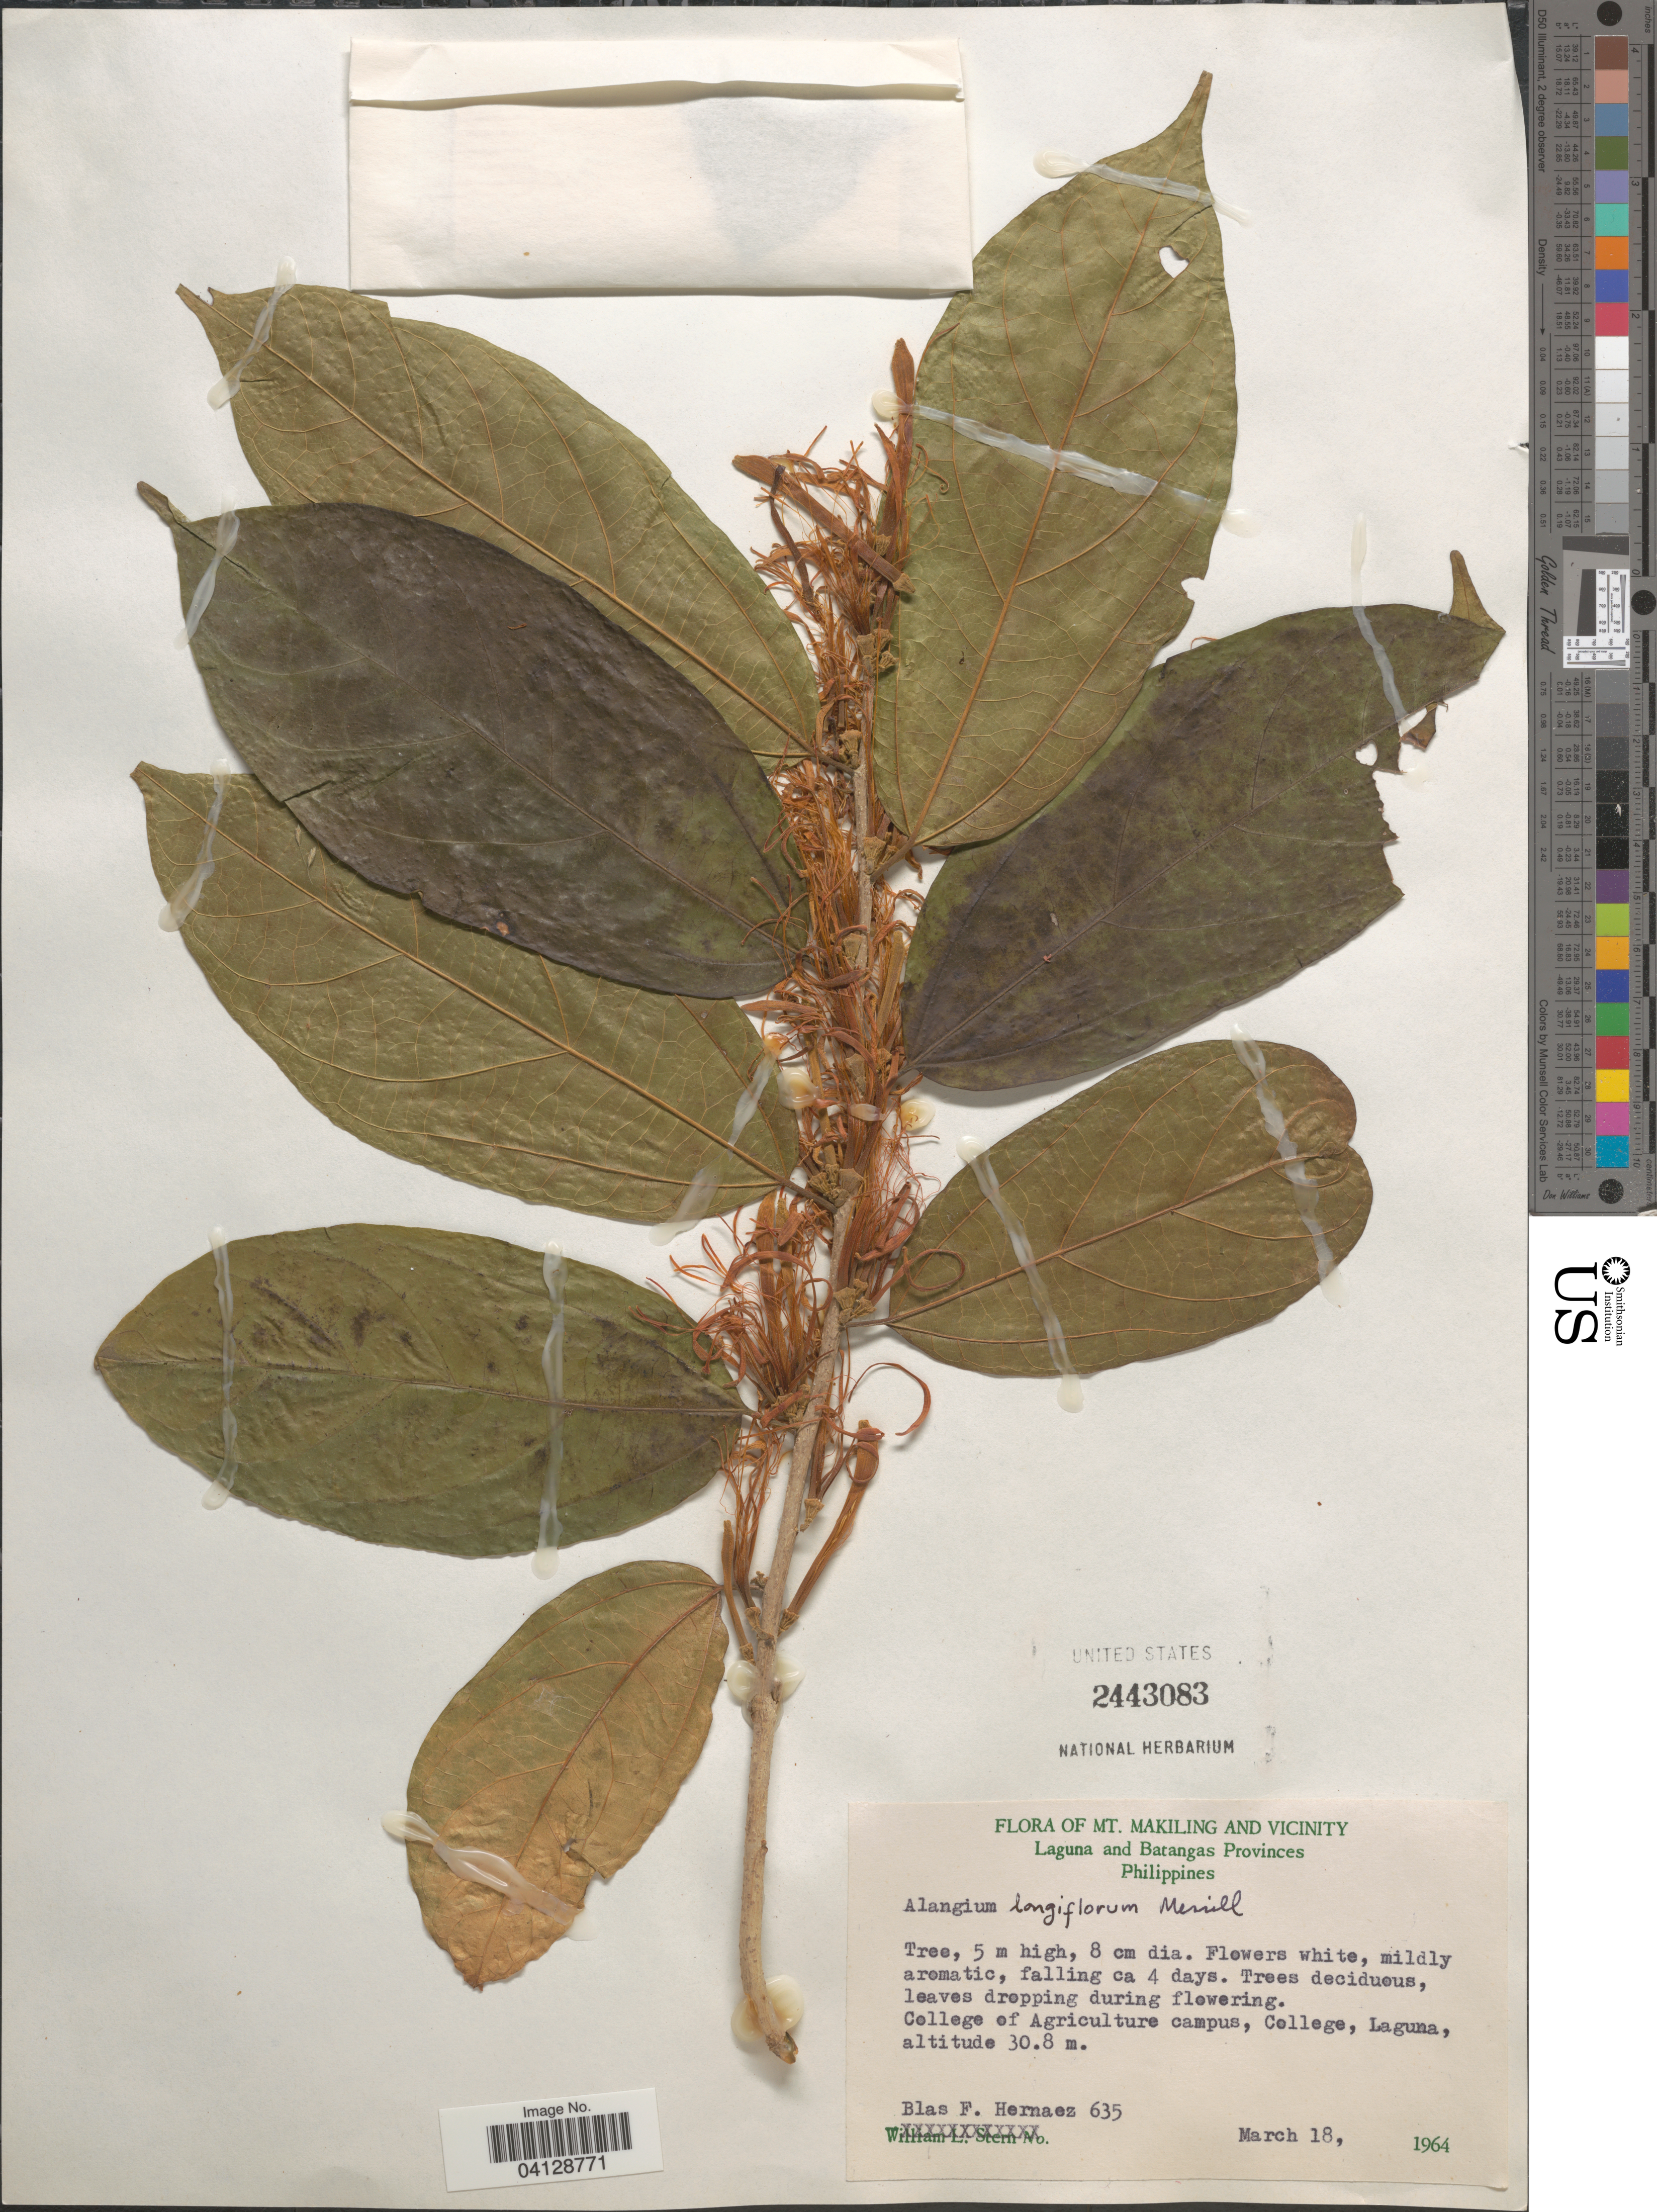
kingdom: Plantae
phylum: Tracheophyta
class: Magnoliopsida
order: Cornales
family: Cornaceae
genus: Alangium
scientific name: Alangium longiflorum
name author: Merr.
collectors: B. Hernaez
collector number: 635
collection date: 1964-03-18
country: Philippines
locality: Mt. Makiling and vicinity. Laguna Province. College of Agriculture campus, College, Laguna.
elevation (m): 30.8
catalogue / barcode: US 2443083